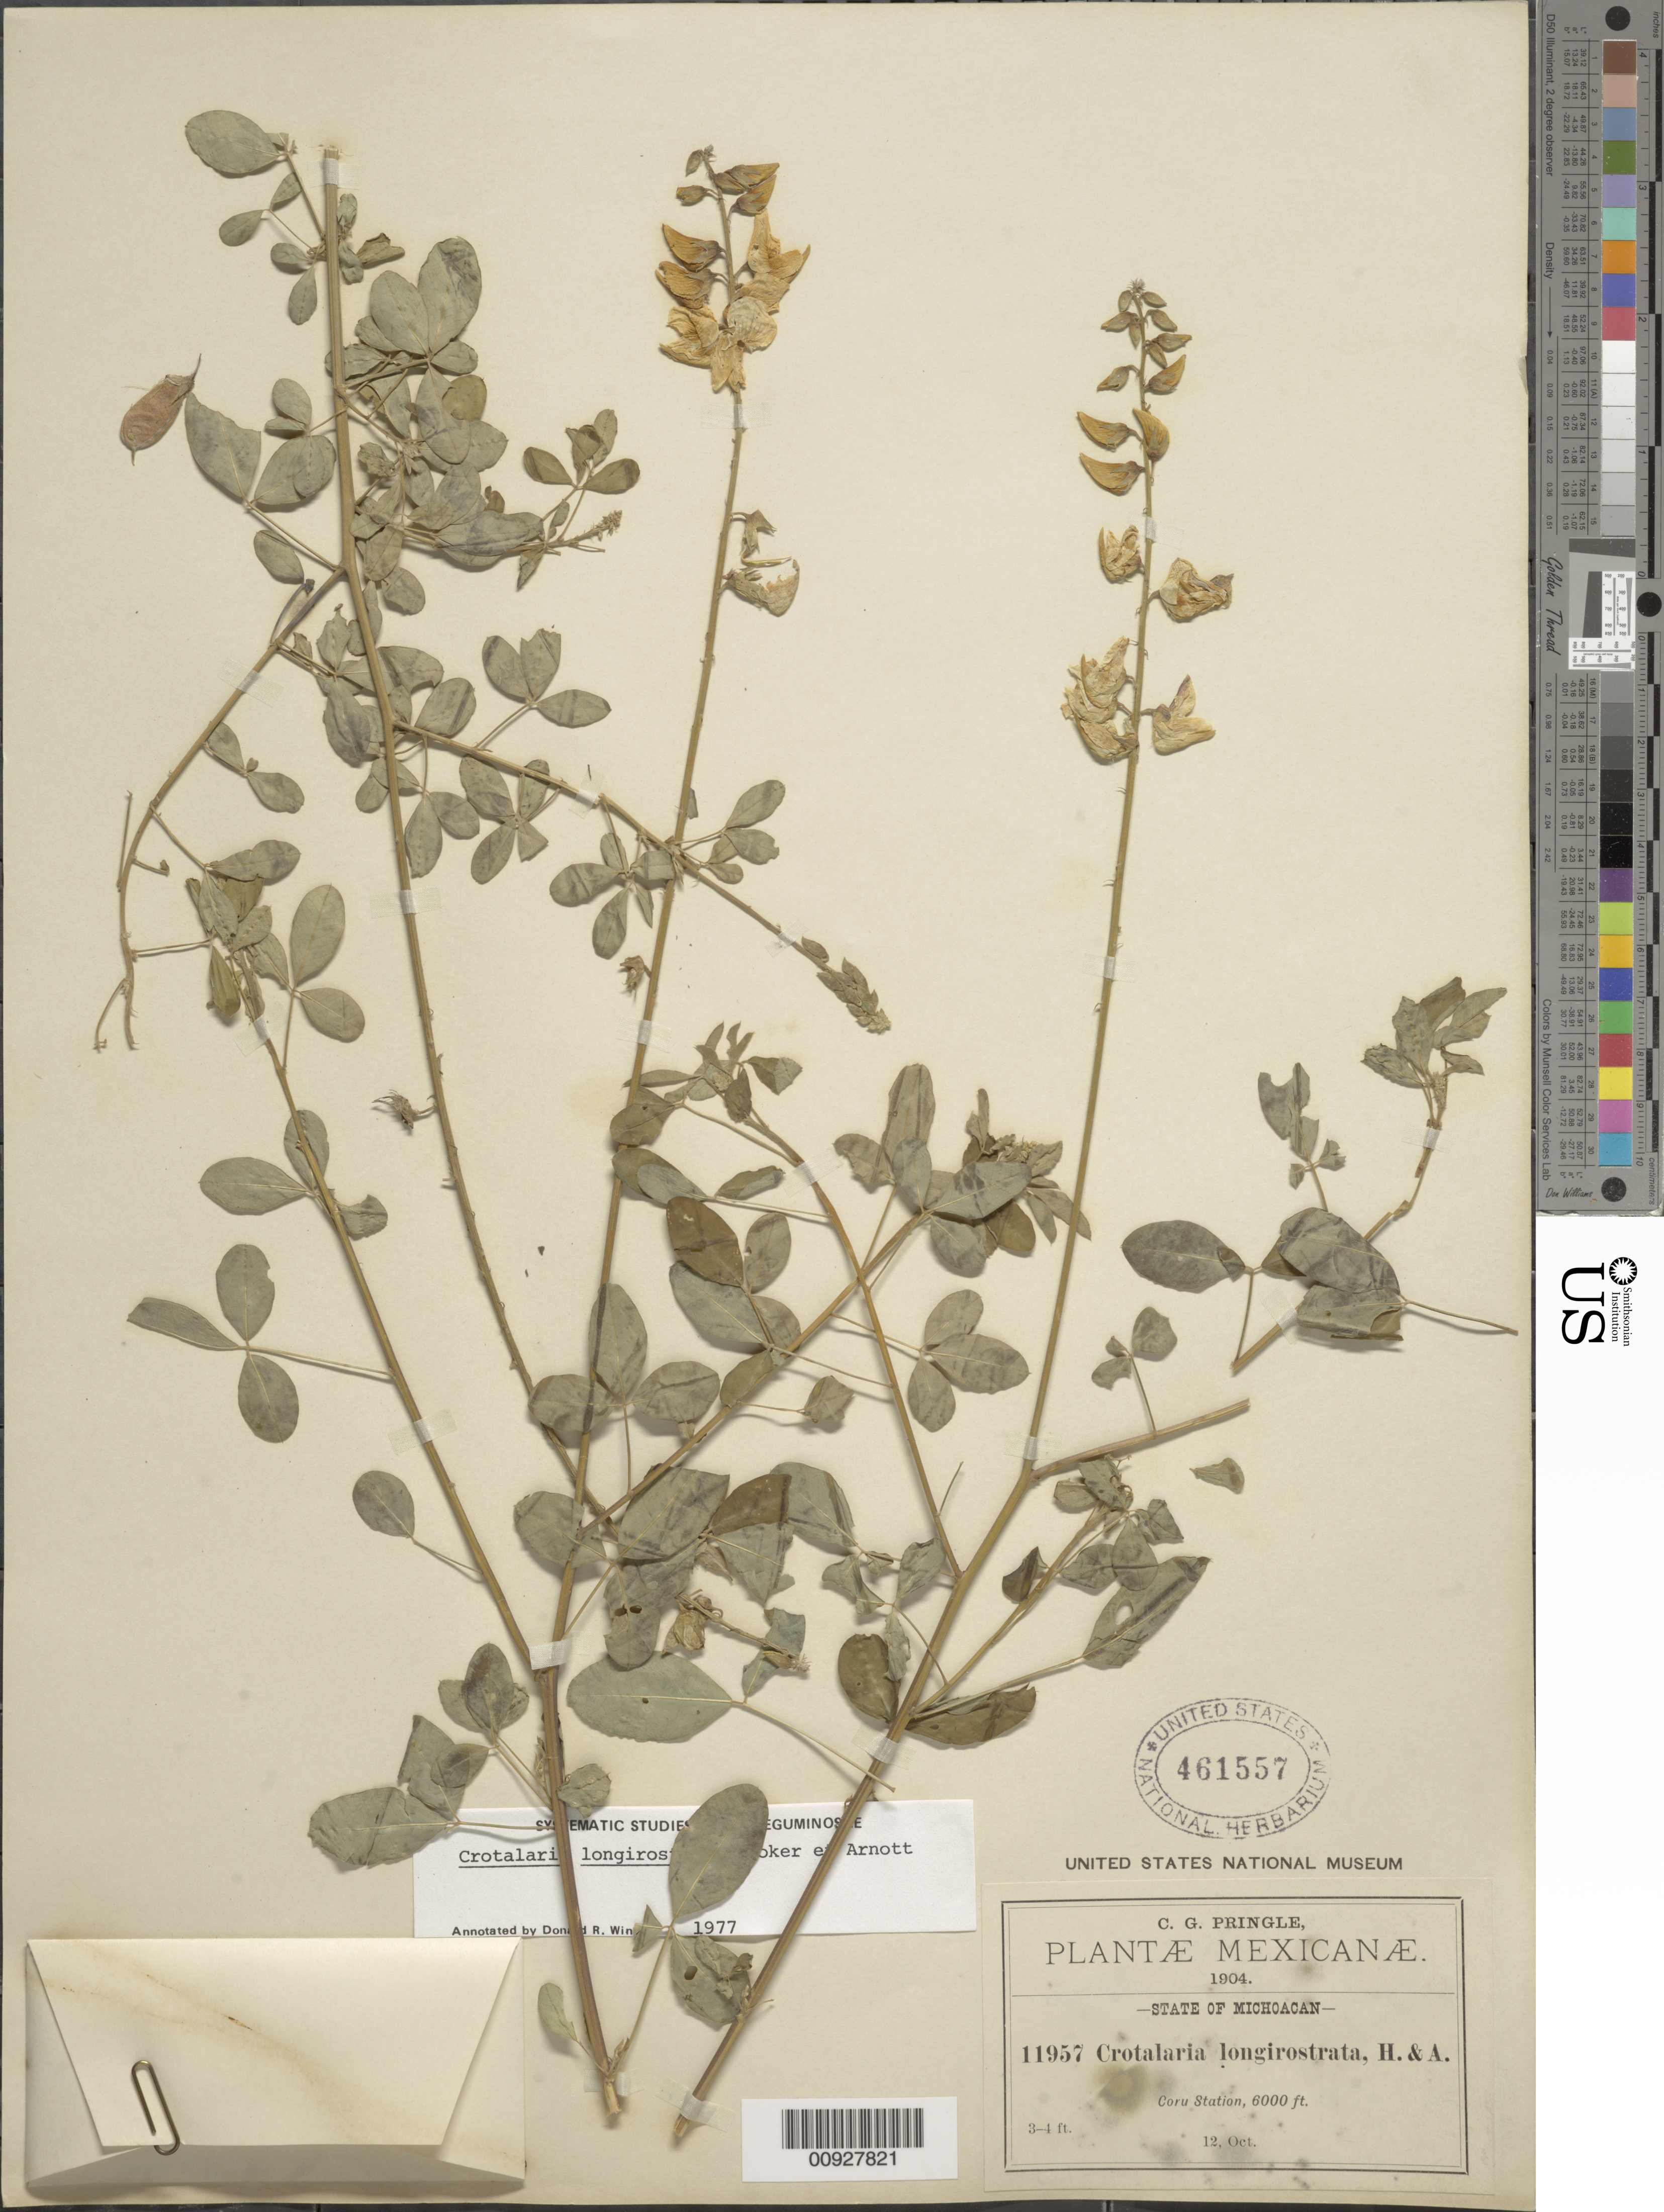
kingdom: Plantae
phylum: Tracheophyta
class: Magnoliopsida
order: Fabales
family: Fabaceae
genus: Crotalaria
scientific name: Crotalaria longirostrata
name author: Hook. & Arn.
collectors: C. G. Pringle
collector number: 11957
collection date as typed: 12 Oct 1904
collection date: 1904-10-12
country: Mexico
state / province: Michoacán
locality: Coru Station, State of Michoacán.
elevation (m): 1829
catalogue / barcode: US 461557